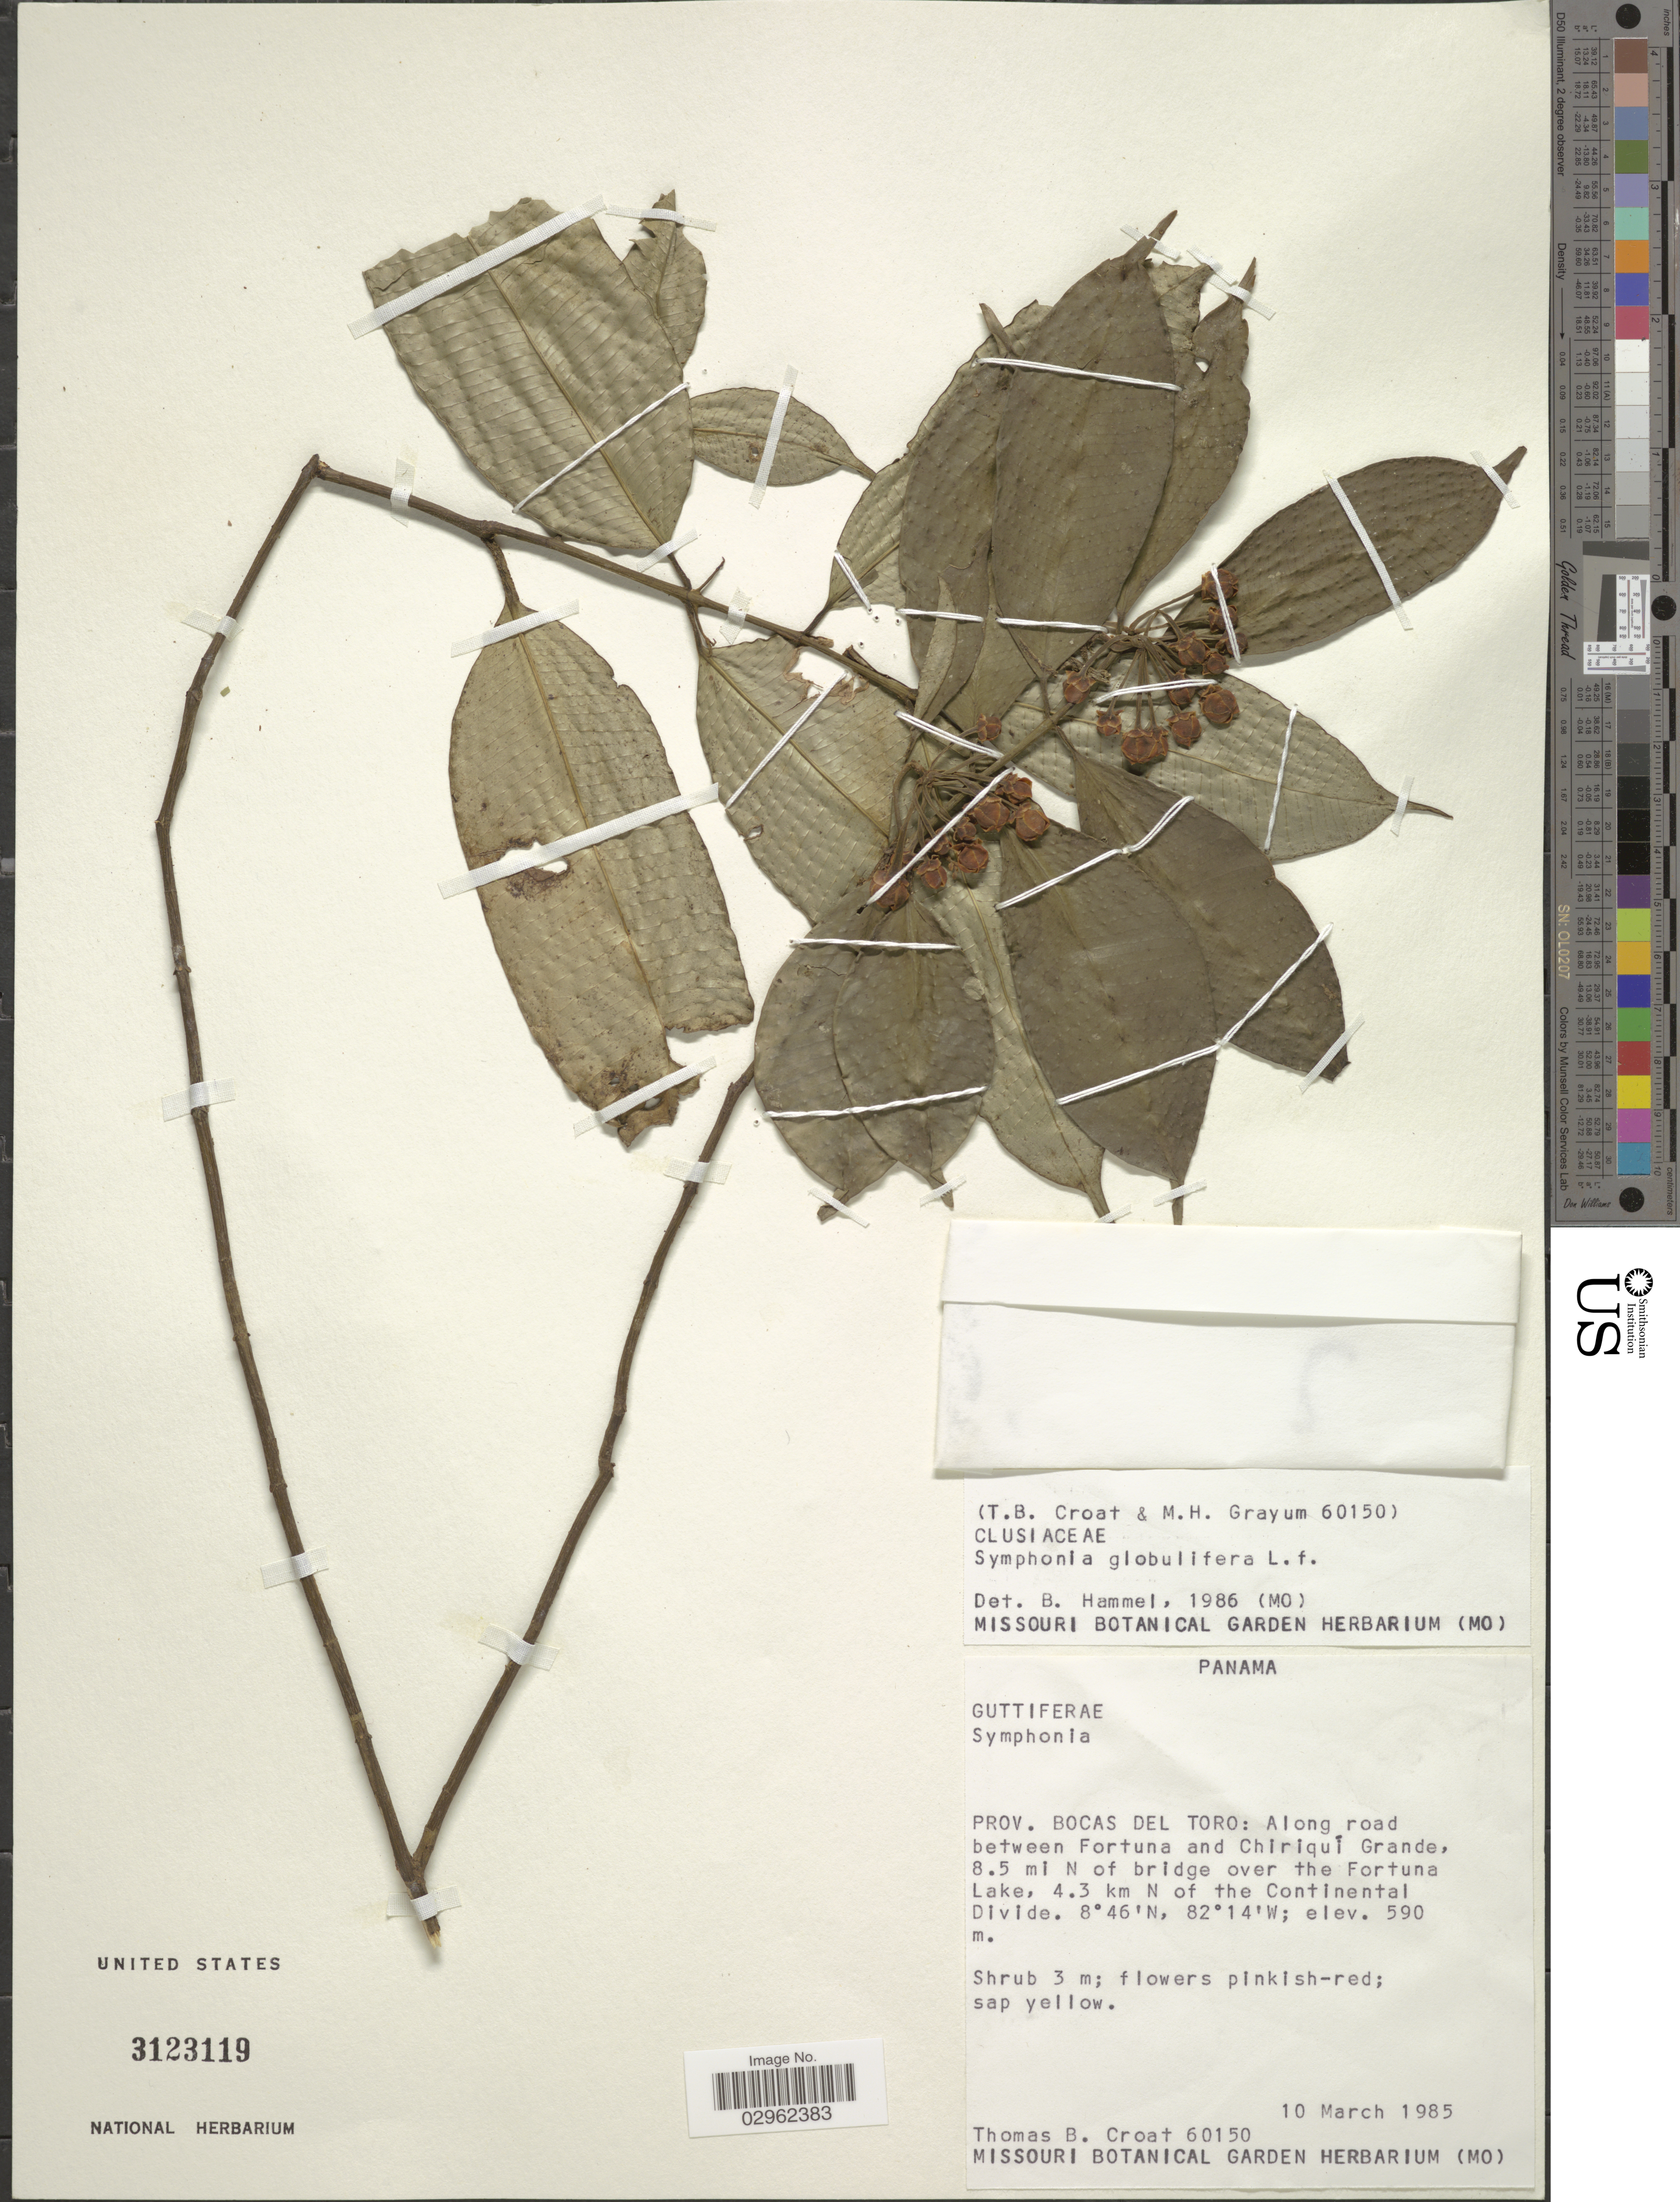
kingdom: Plantae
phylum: Tracheophyta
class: Magnoliopsida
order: Malpighiales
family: Clusiaceae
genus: Symphonia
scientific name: Symphonia globulifera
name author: L. f.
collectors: T. B. Croat & M. H. Grayum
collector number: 60150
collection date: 1985-03-10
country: Panama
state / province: Bocas del Toro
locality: Prov. Bocas del Toro: Along road between Fortuna and Chiriquí Grande, 8.5 mi N of bridge over the Fortuna Lake, 4.3 km N of the Continental Divide.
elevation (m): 590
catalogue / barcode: US 3123119